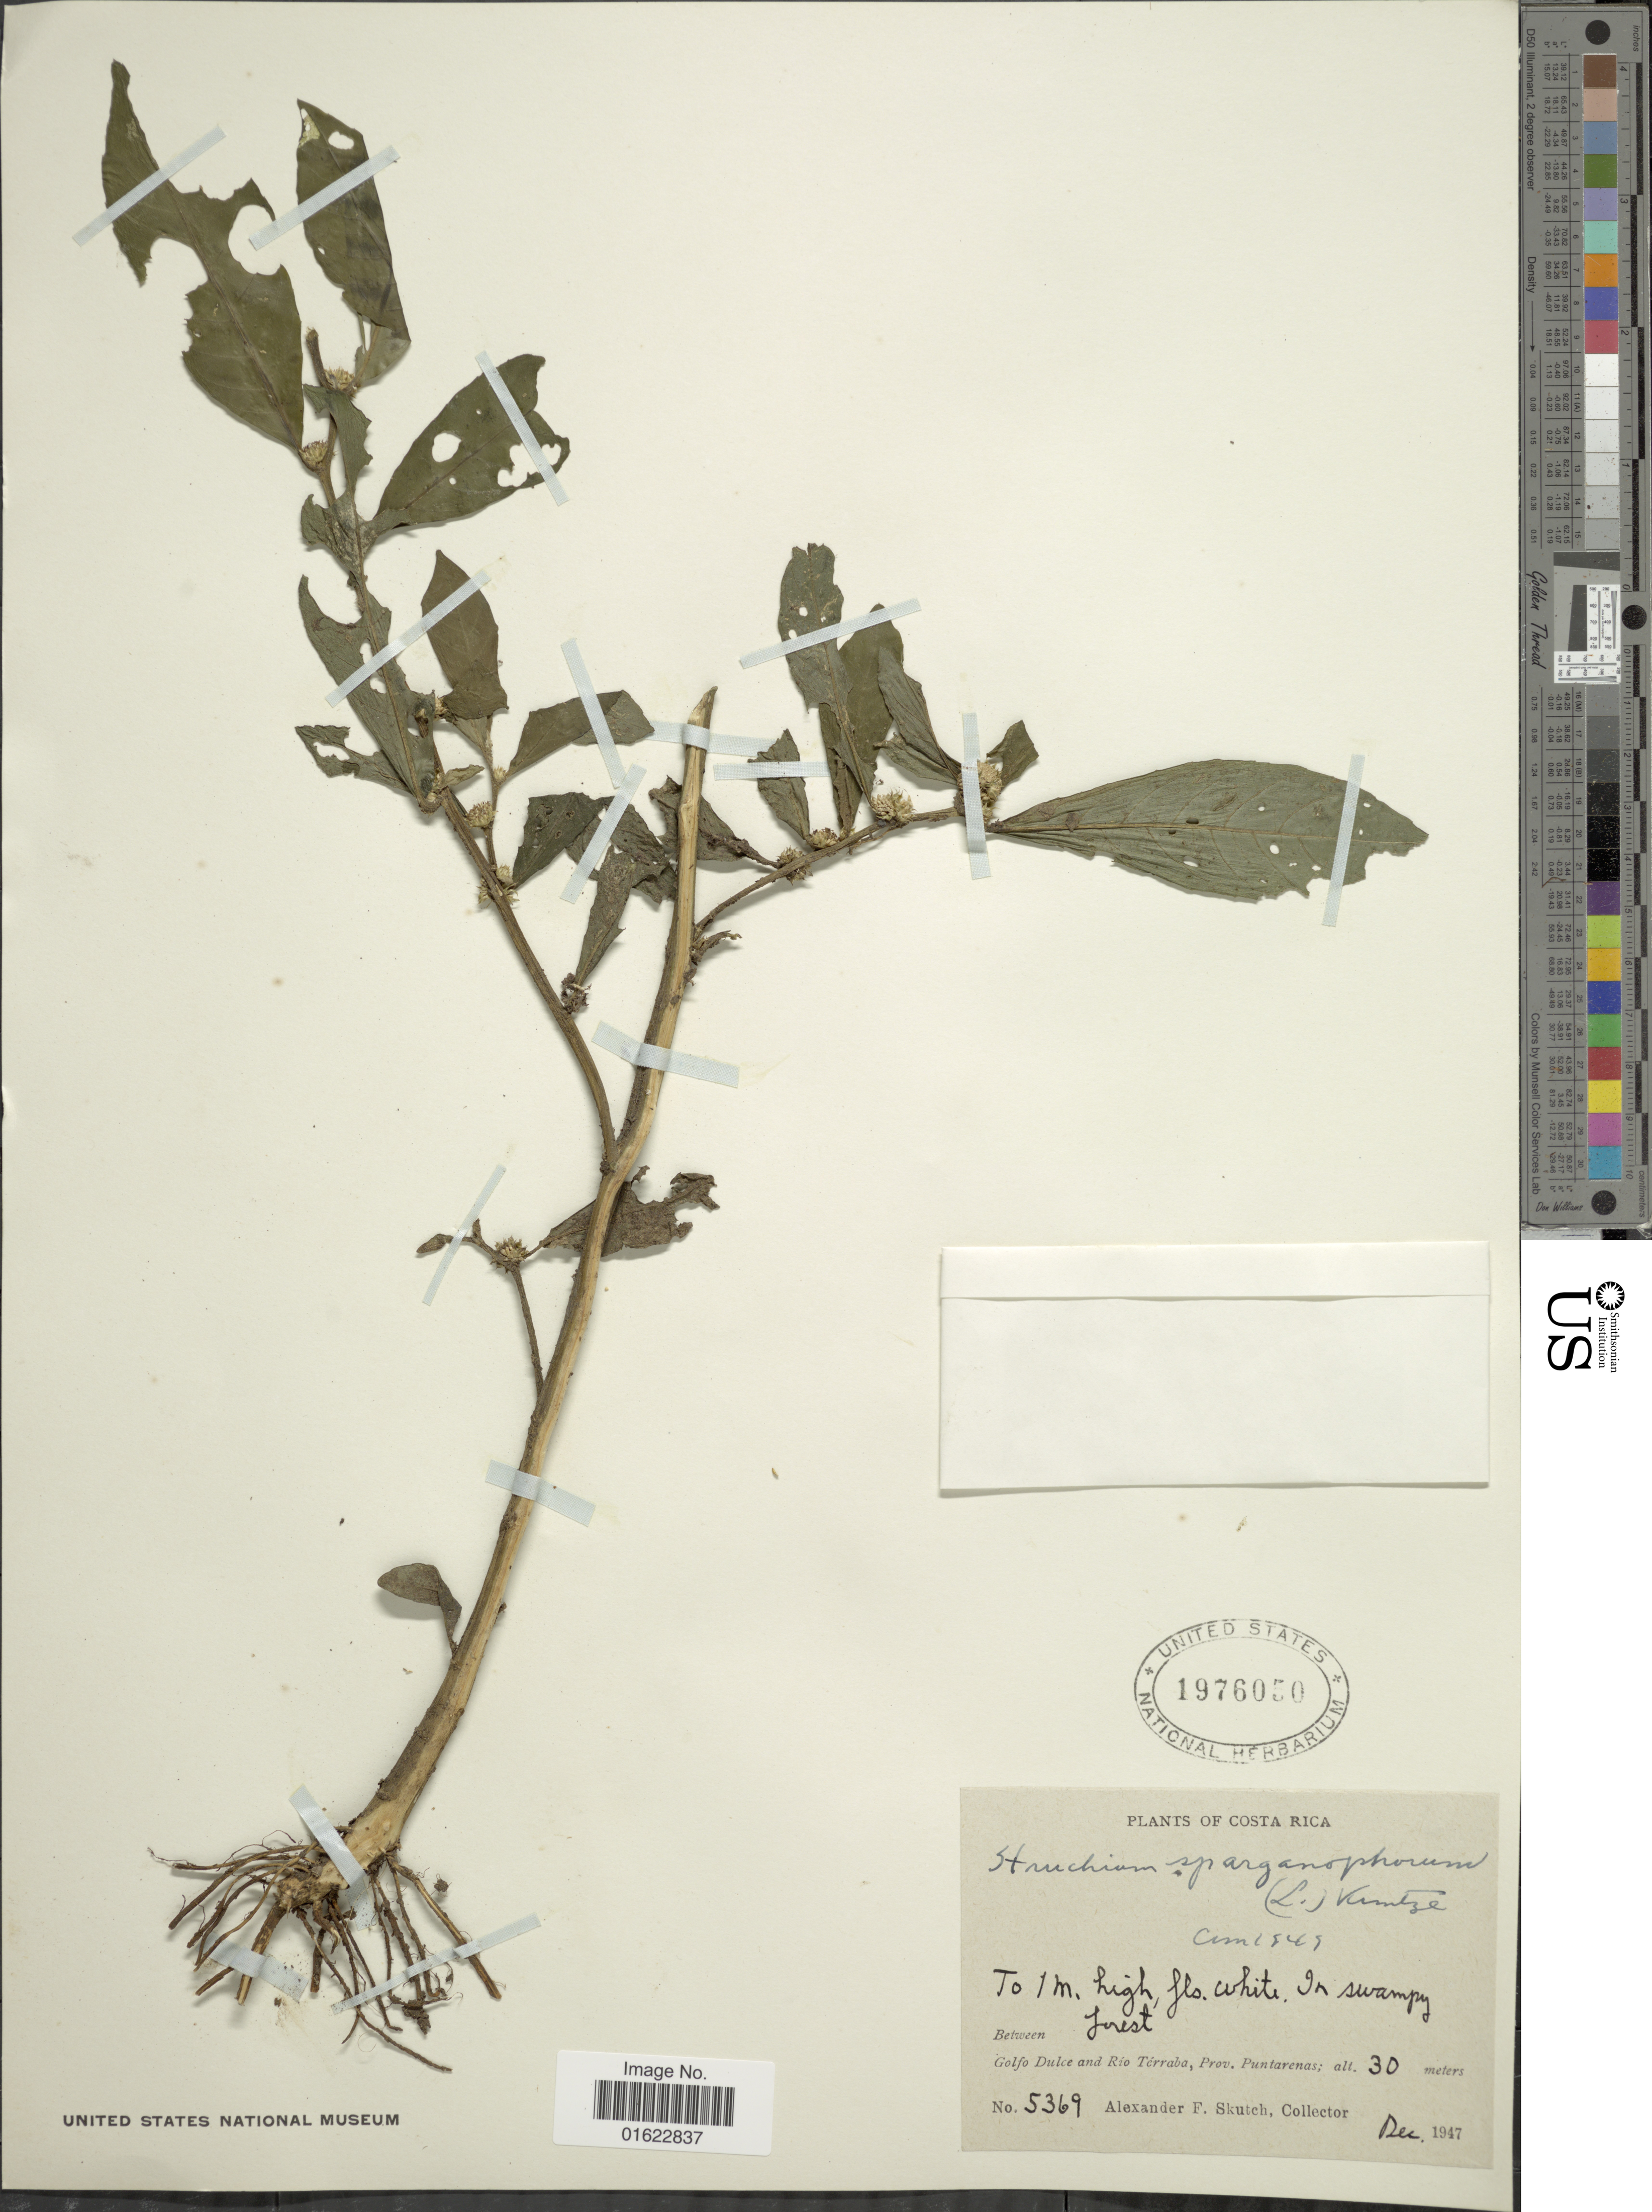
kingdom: Plantae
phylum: Tracheophyta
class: Magnoliopsida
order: Asterales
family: Asteraceae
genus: Struchium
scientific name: Struchium sparganophorum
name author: (L.) Kuntze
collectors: A. F. Skutch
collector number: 5369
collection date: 1947-12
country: Costa Rica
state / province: Puntarenas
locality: Costa Rica. Between Golfo Dulce and Rio Terraba, Prov. Puntarenas.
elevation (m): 30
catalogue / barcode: US 1976050